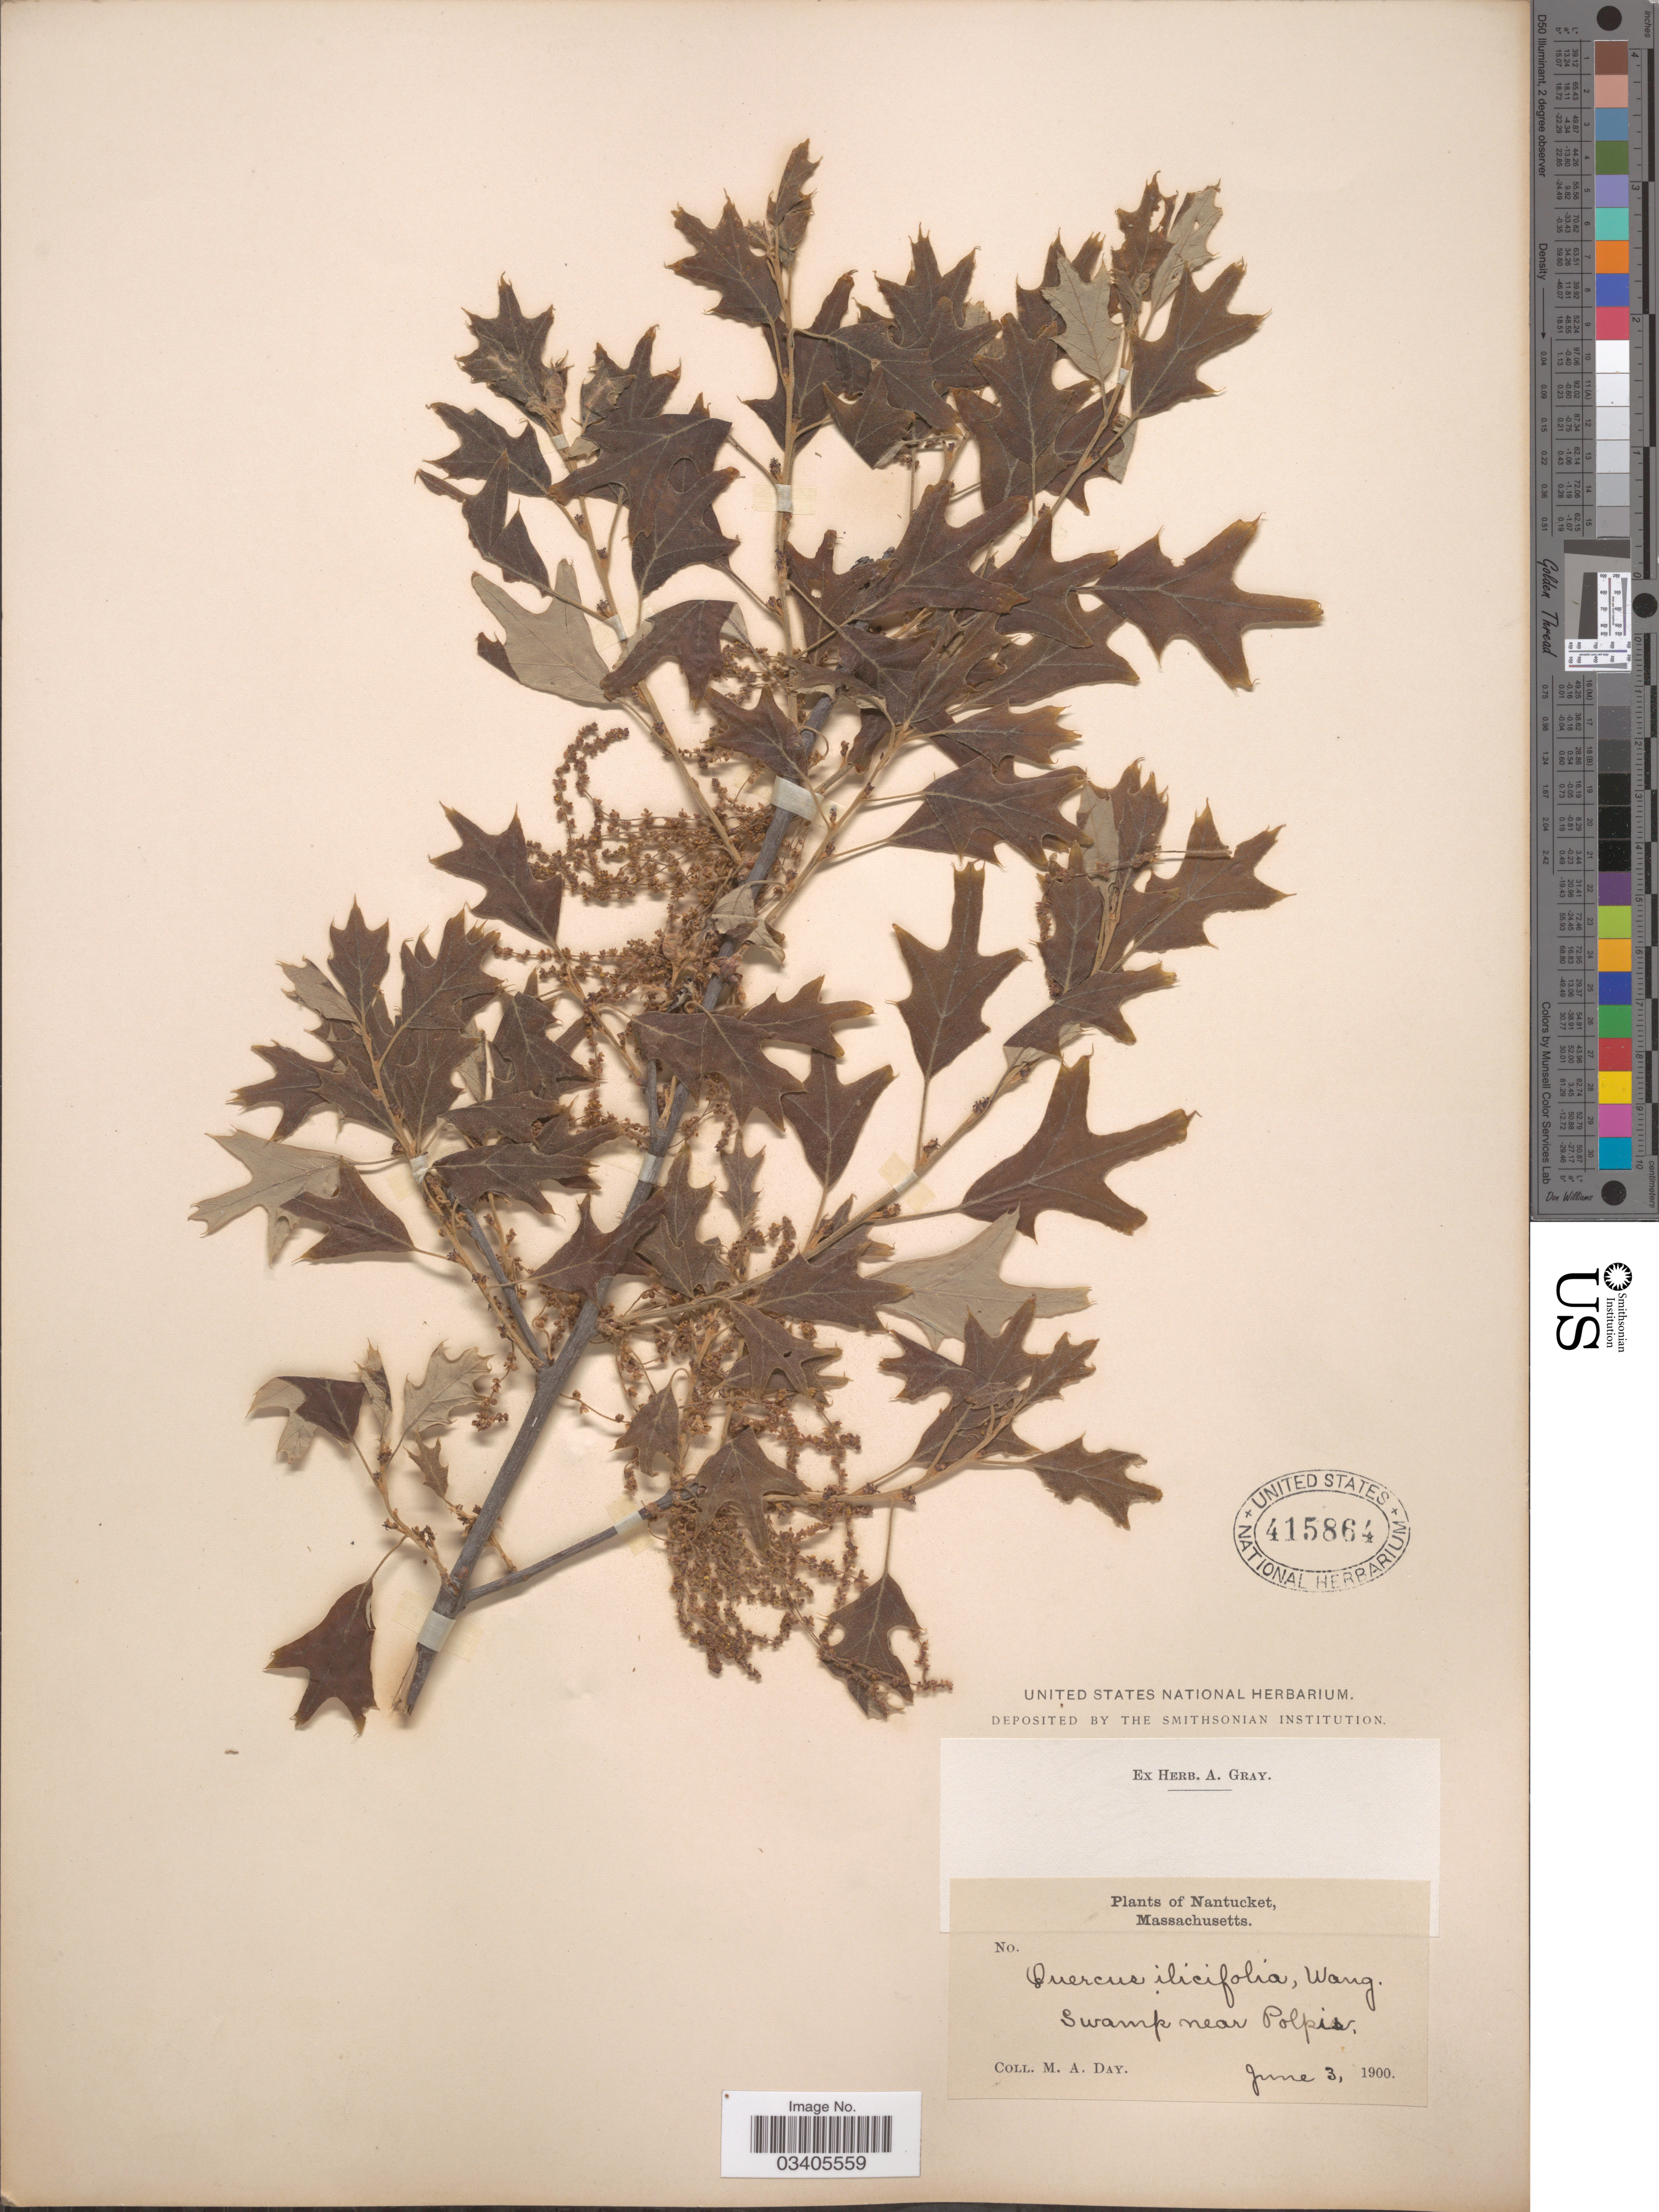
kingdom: Plantae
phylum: Tracheophyta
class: Magnoliopsida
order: Fagales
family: Fagaceae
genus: Quercus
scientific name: Quercus ilicifolia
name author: Wangenh.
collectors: M. Day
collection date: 1900-06-03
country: United States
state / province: Massachusetts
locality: Nantucket. Swamp near Polpis.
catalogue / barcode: US 415864